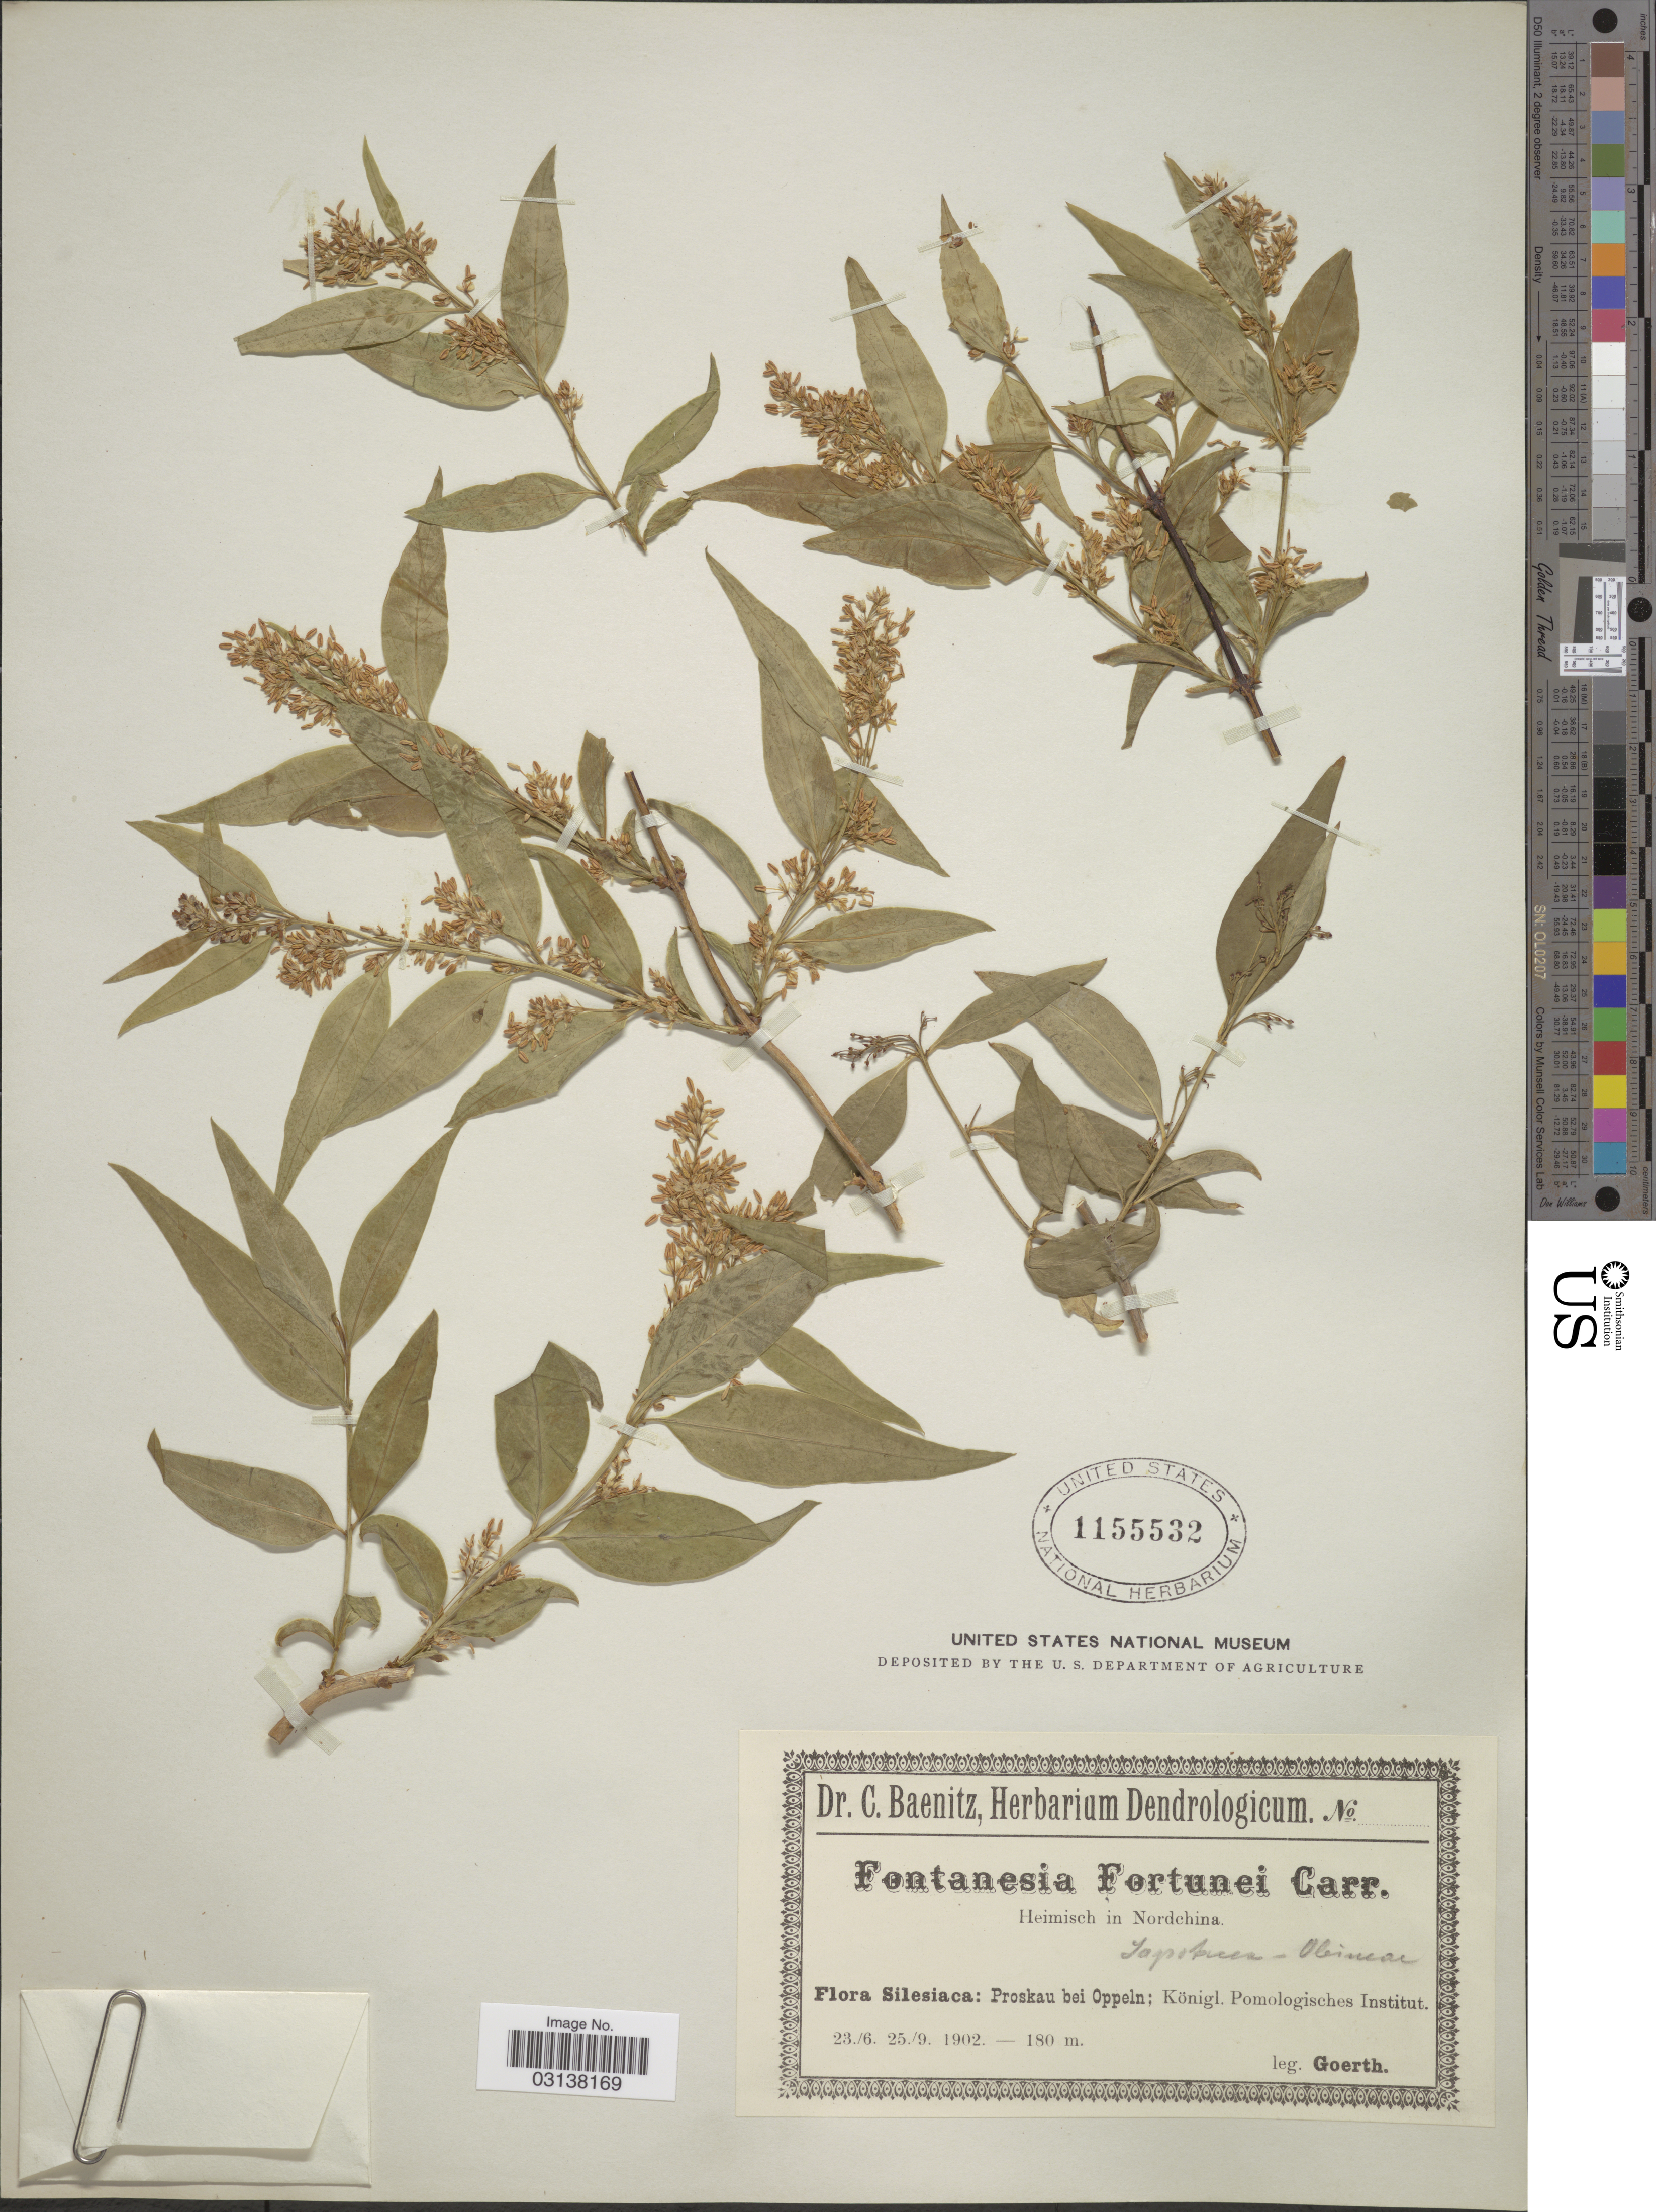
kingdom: Plantae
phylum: Tracheophyta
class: Magnoliopsida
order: Lamiales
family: Oleaceae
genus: Fontanesia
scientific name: Fontanesia fortunei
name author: Carrière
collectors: Goerth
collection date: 1902-06-23/1902-09-25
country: Poland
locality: Silesiaca: Proskau bei Oppeln; Kóningl. Pomologisches Institut.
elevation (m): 180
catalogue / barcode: US 1155532